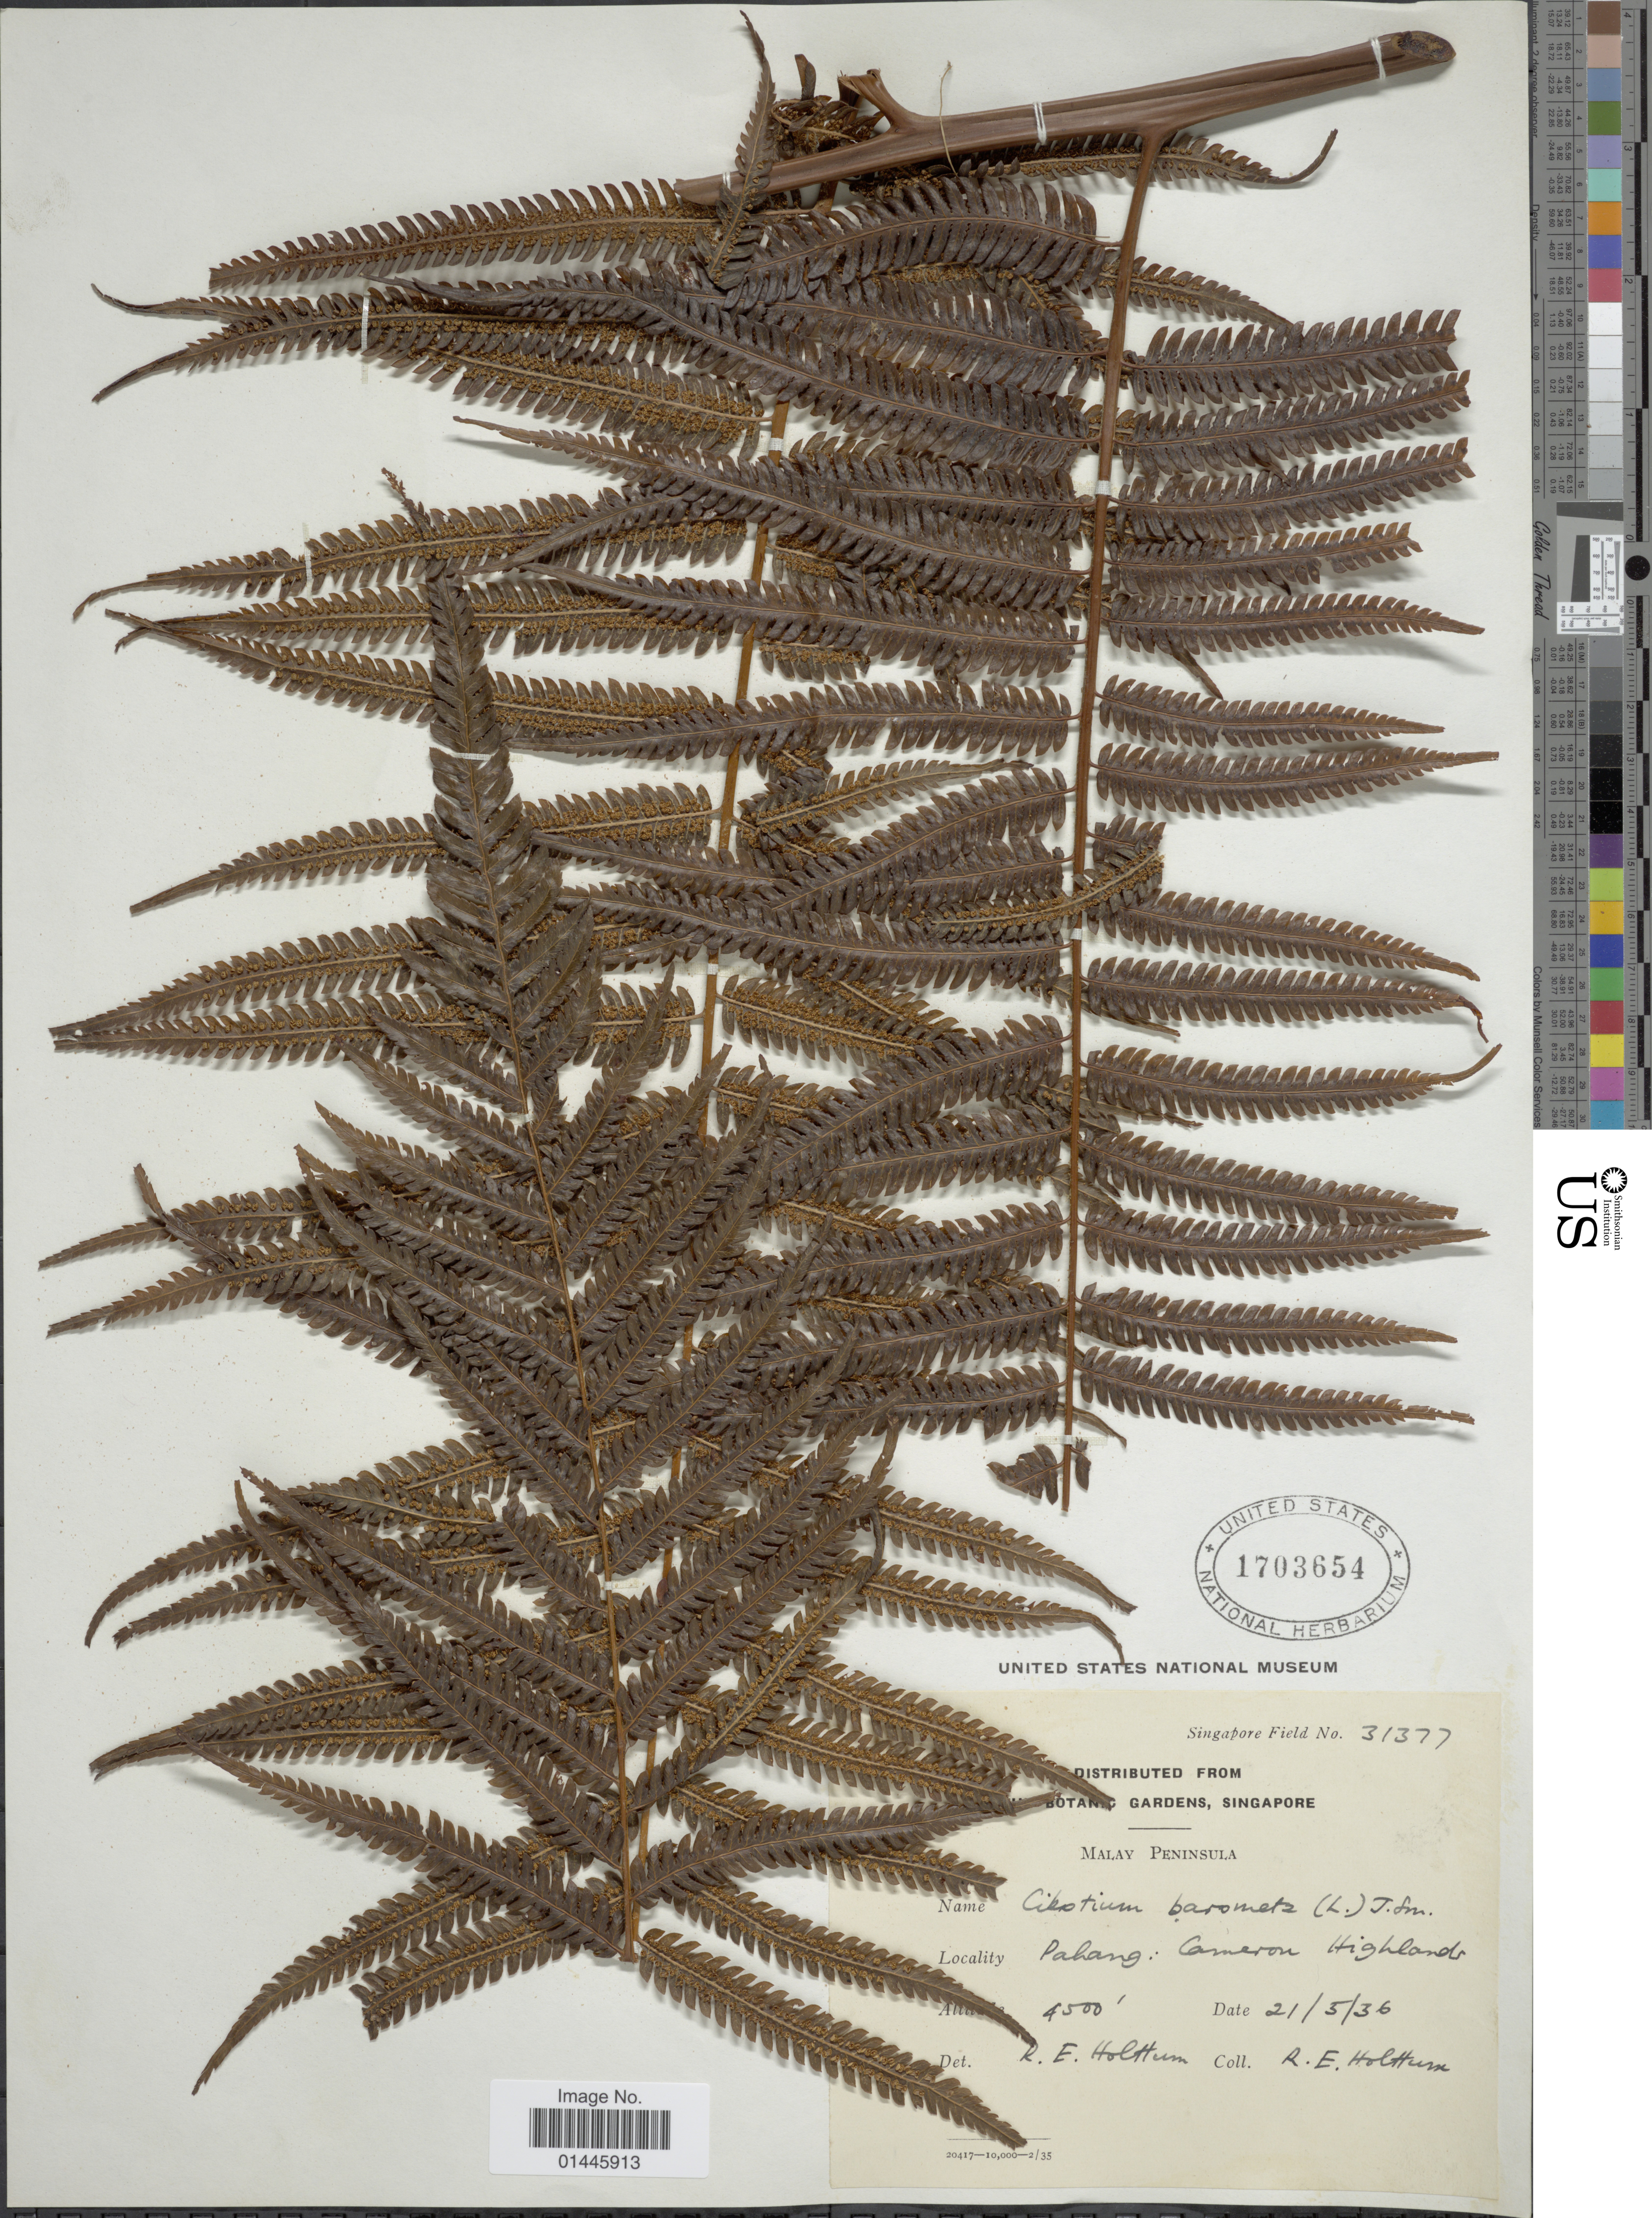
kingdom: Plantae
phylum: Tracheophyta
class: Polypodiopsida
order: Cyatheales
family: Cibotiaceae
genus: Cibotium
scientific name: Cibotium barometz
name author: (L.) J. Sm.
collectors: R. E. Holttum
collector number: Singapore Field 31377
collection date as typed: Transcribed d/m/y: 21/5/36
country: Malaysia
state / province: Pahang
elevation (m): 1372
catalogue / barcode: US 1703654